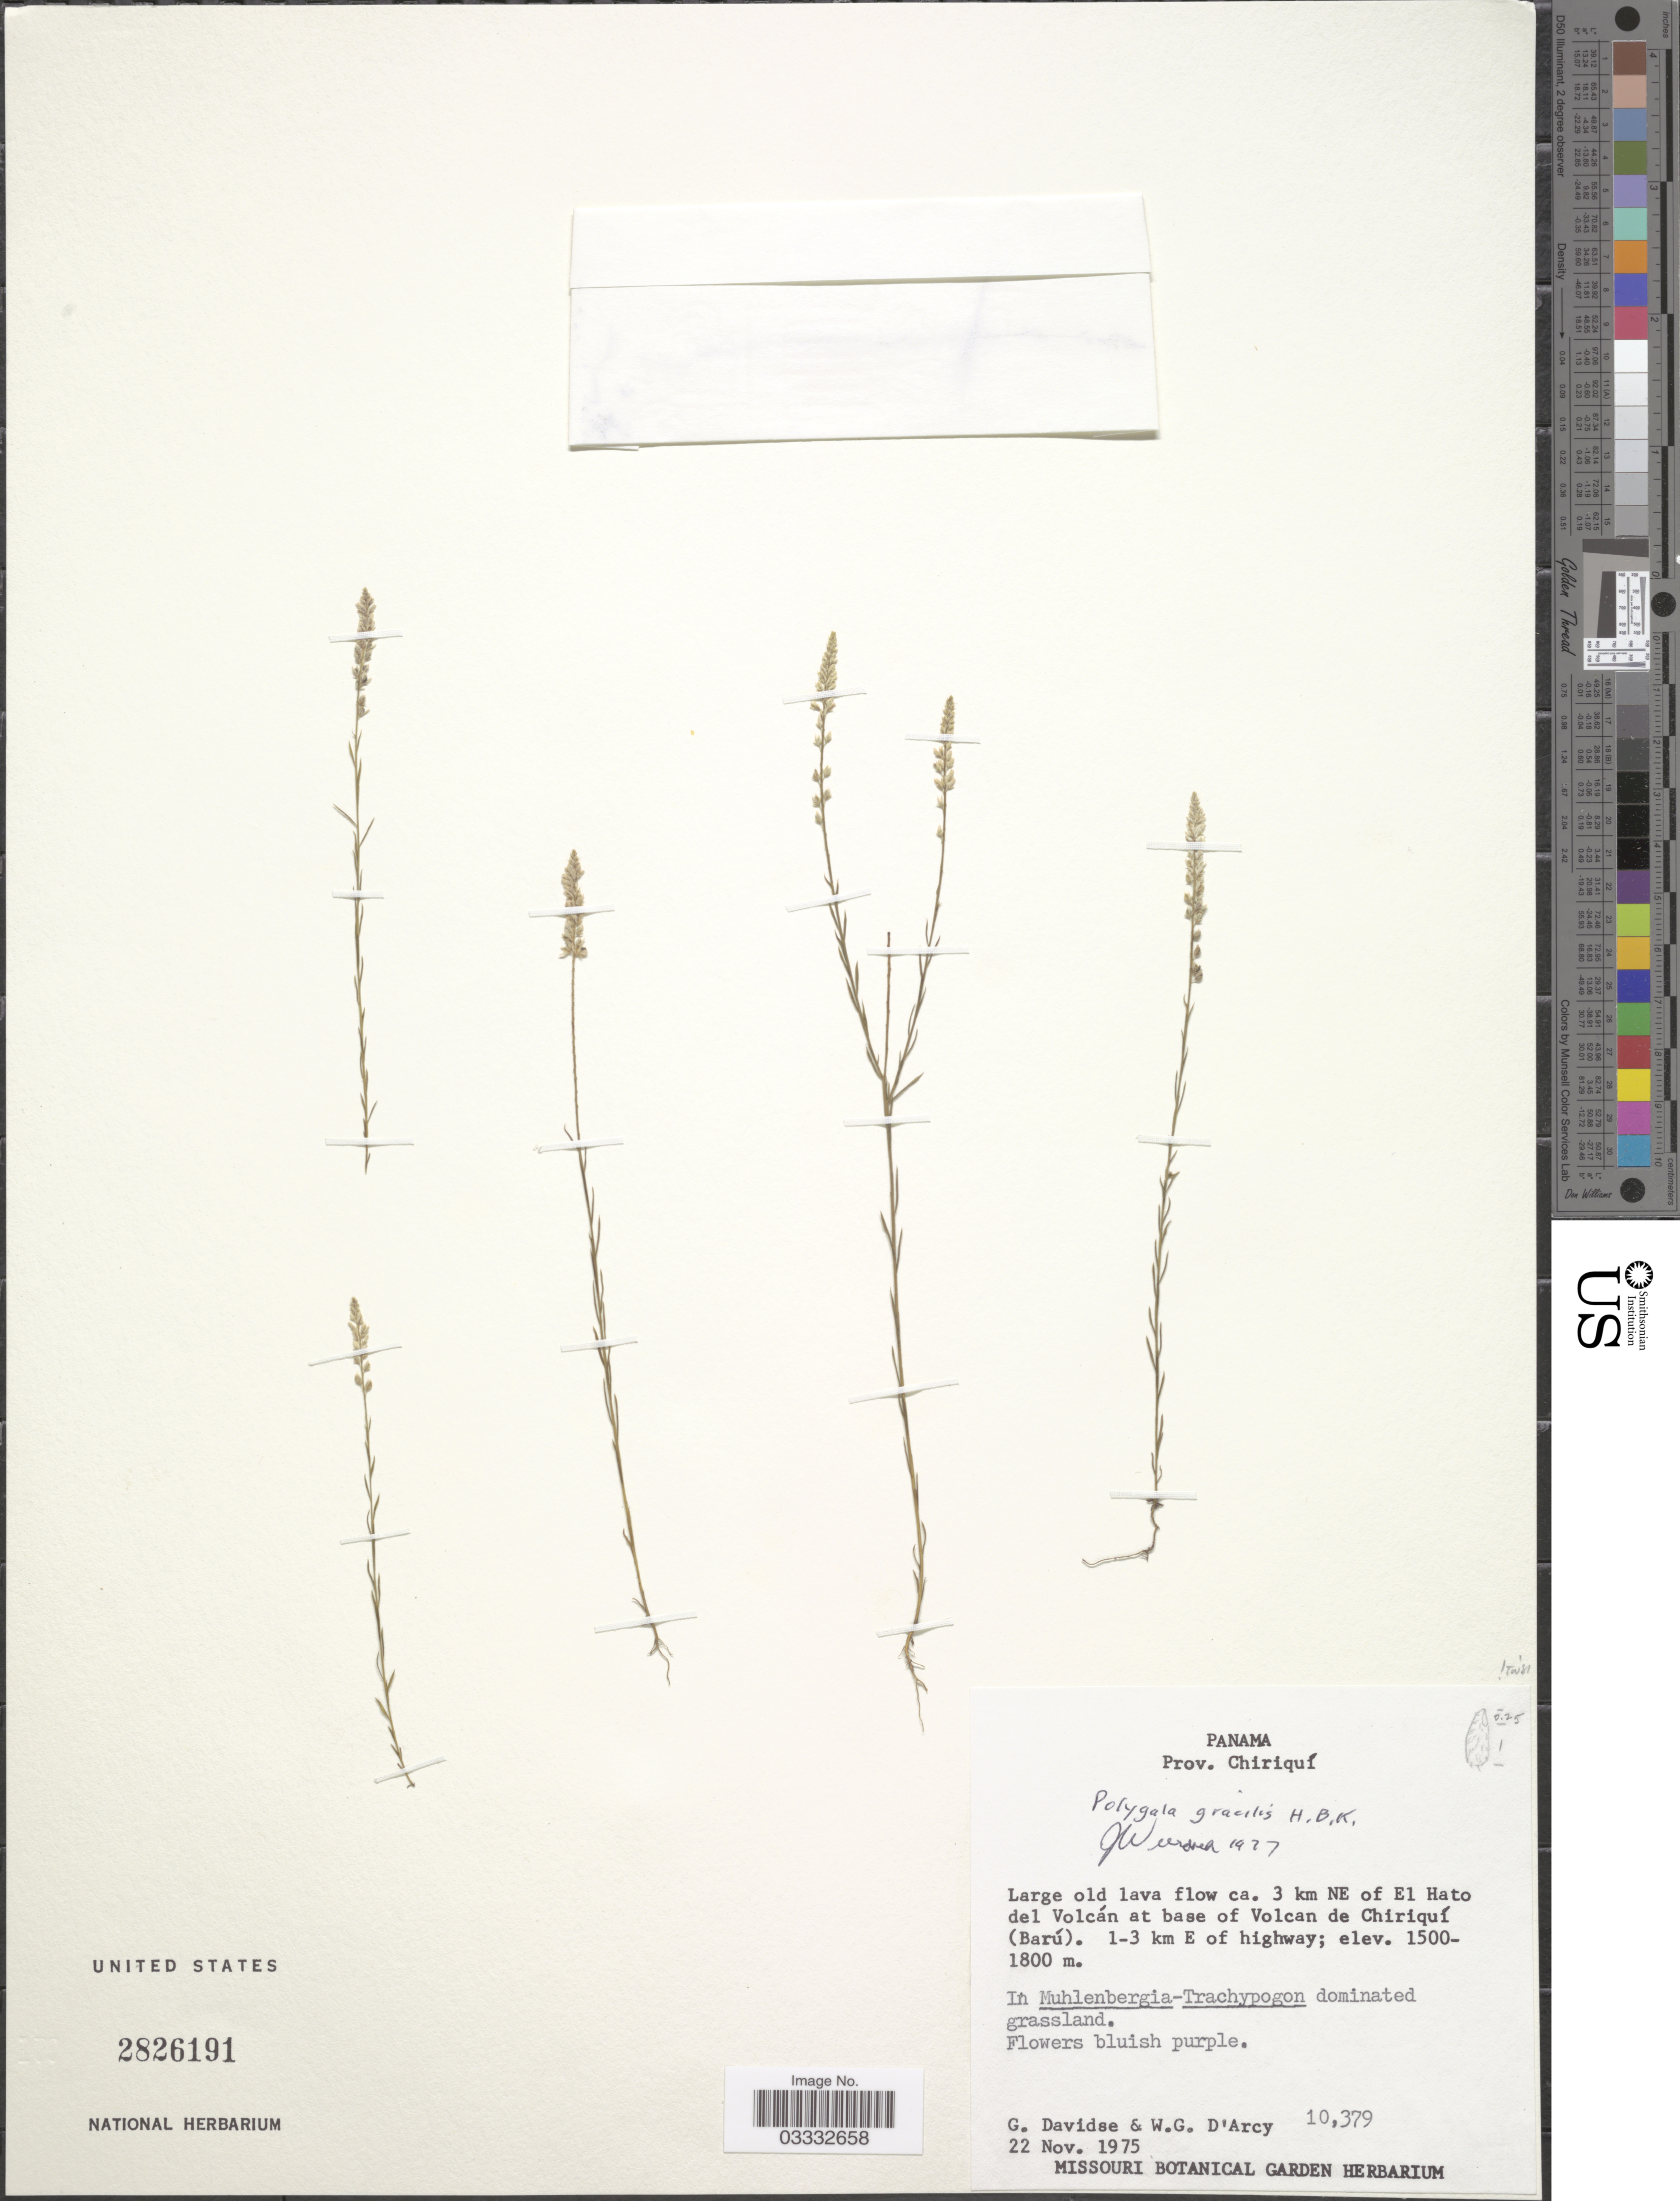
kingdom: Plantae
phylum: Tracheophyta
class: Magnoliopsida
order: Fabales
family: Polygalaceae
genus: Polygala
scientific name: Polygala gracilis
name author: Kunth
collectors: G. Davidse & W. G. D'Arcy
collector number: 10379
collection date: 1975-11-22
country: Panama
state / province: Chiriqui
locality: Ca. 3 km NE of El Hato del Volcán at base of Volcan de Chiriquí (Barú). 1-3 km E of highway.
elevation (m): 1500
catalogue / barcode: US 2826191